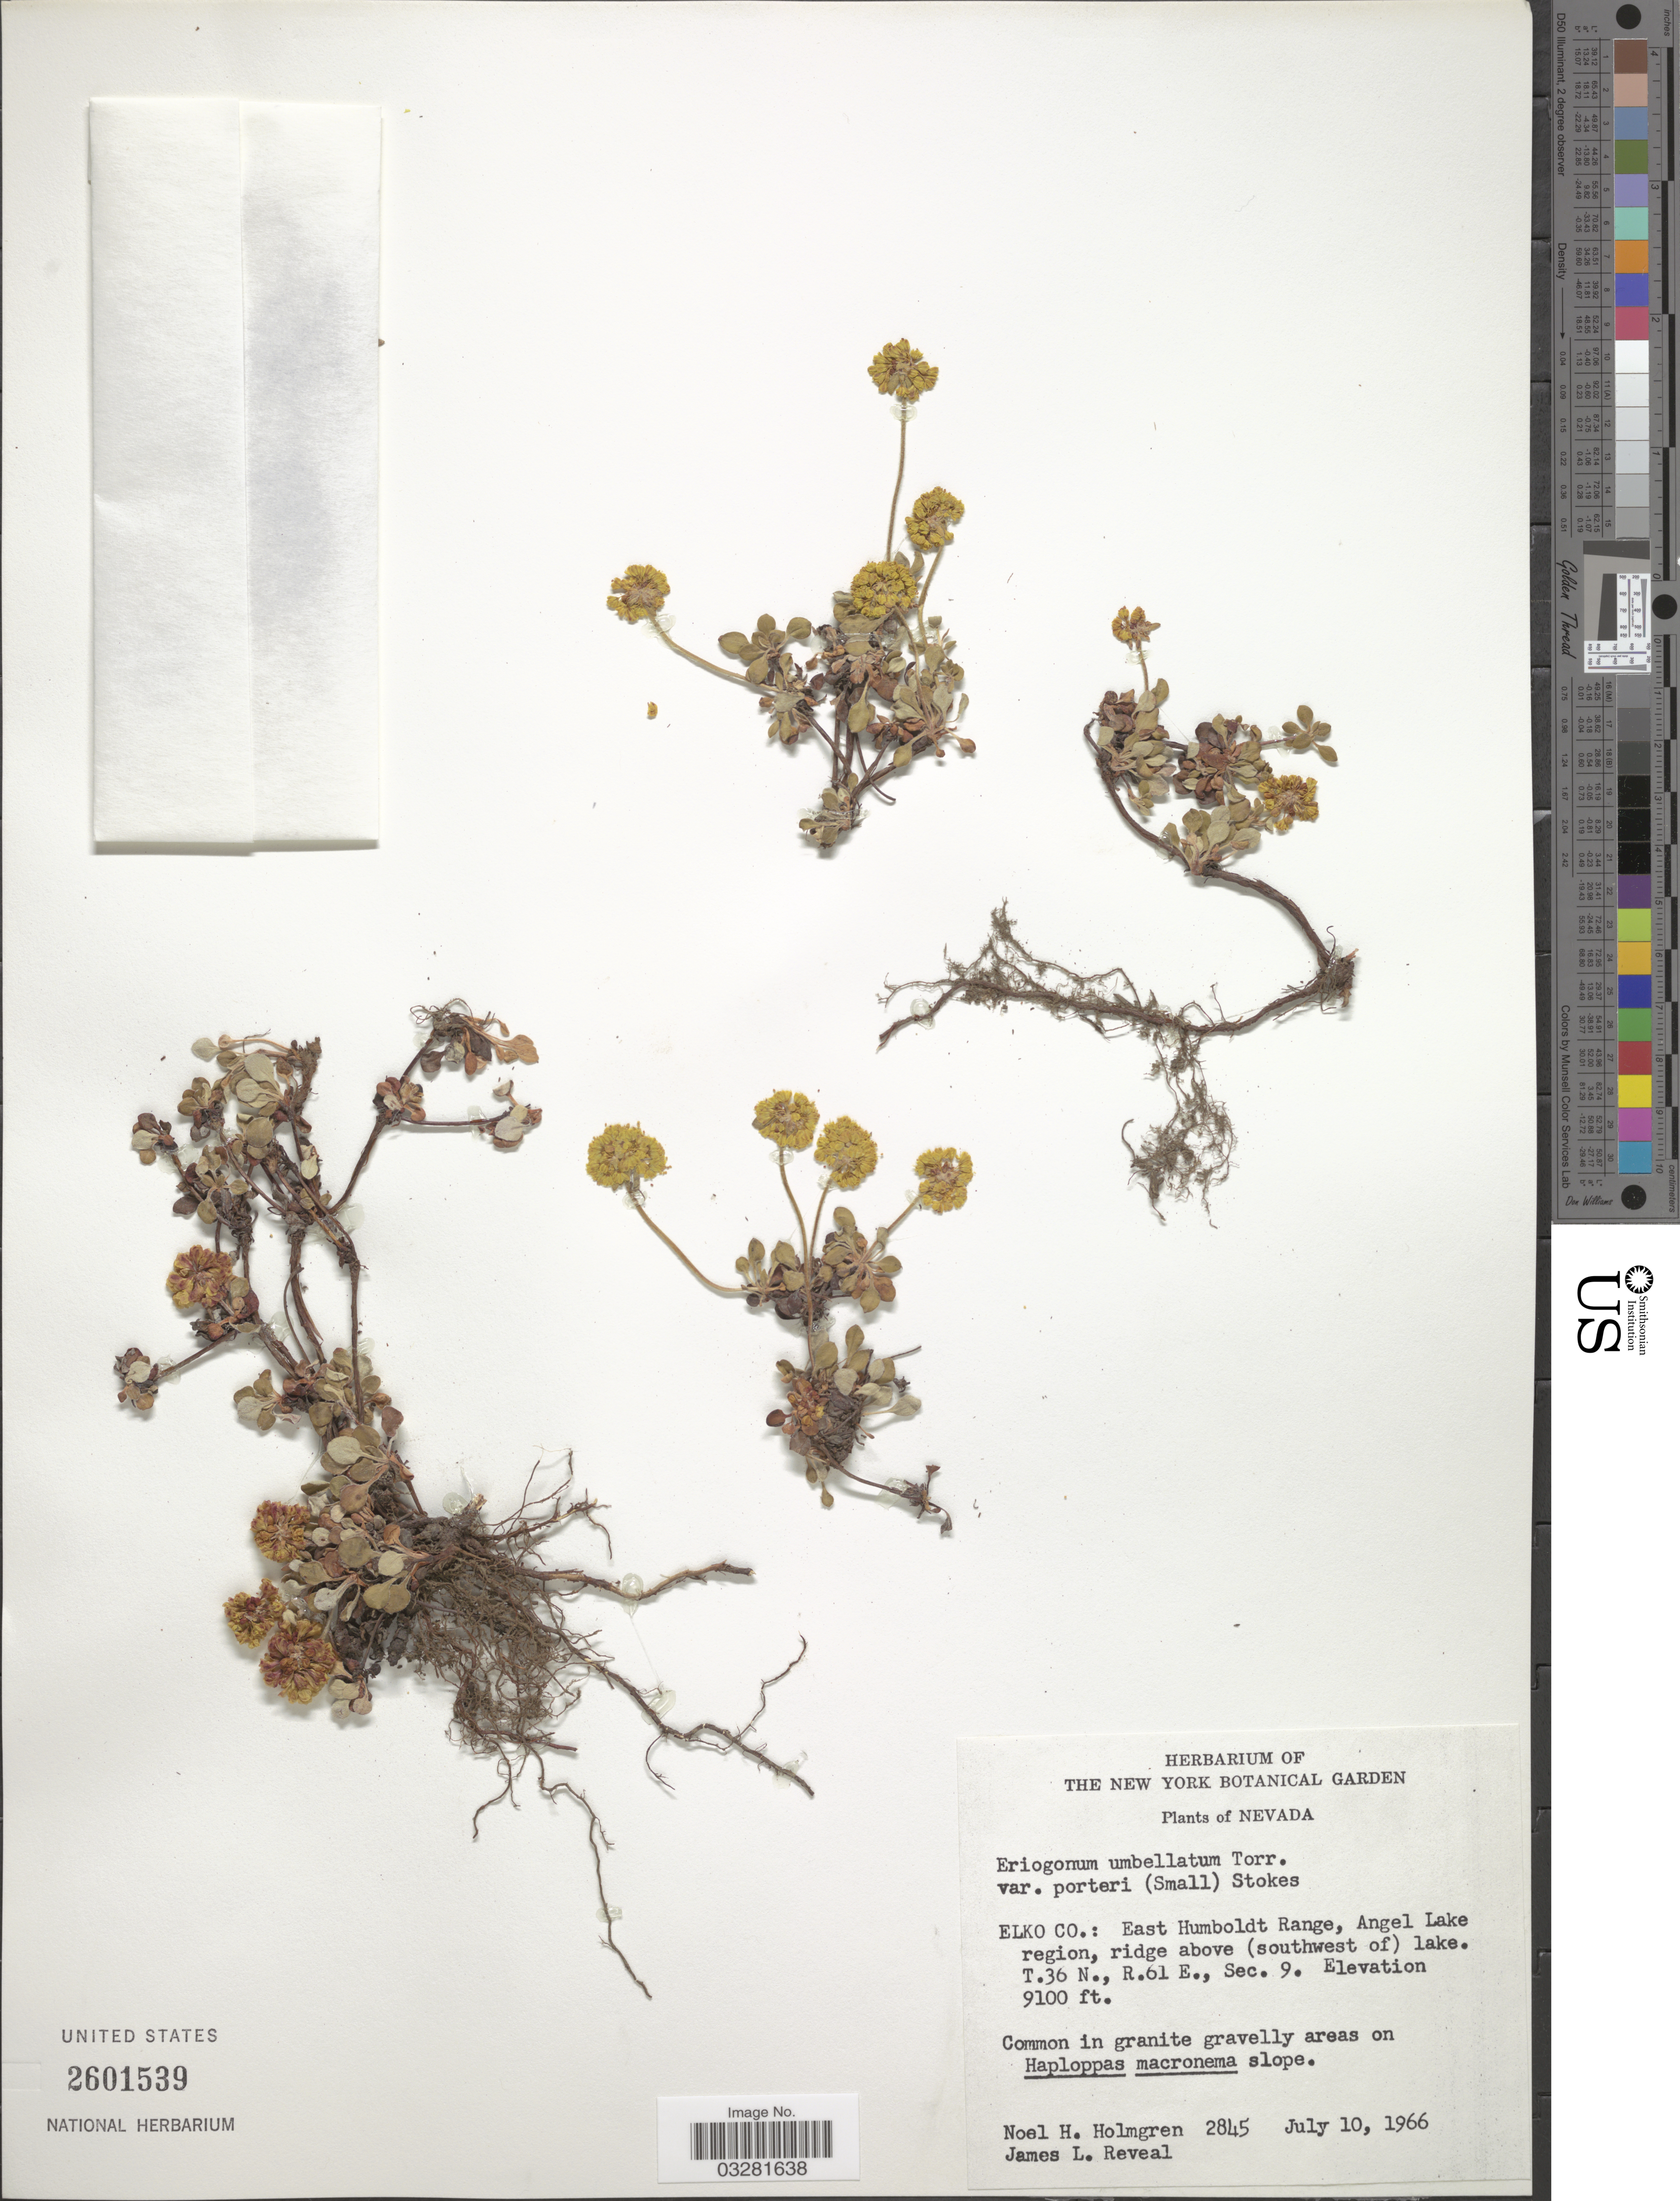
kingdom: Plantae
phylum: Tracheophyta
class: Magnoliopsida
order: Caryophyllales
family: Polygonaceae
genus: Eriogonum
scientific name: Eriogonum umbellatum var. porteri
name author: (Small) S. Stokes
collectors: N. H. Holmgren & J. L. Reveal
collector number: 2845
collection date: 1966-07-10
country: United States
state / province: Nevada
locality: Elko Co.: East Humboldt Range, Angel Lake region, ridge above (southwest of) lake. T.36N., R.61E., Sec. 9.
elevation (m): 2774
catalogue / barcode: US 2601539